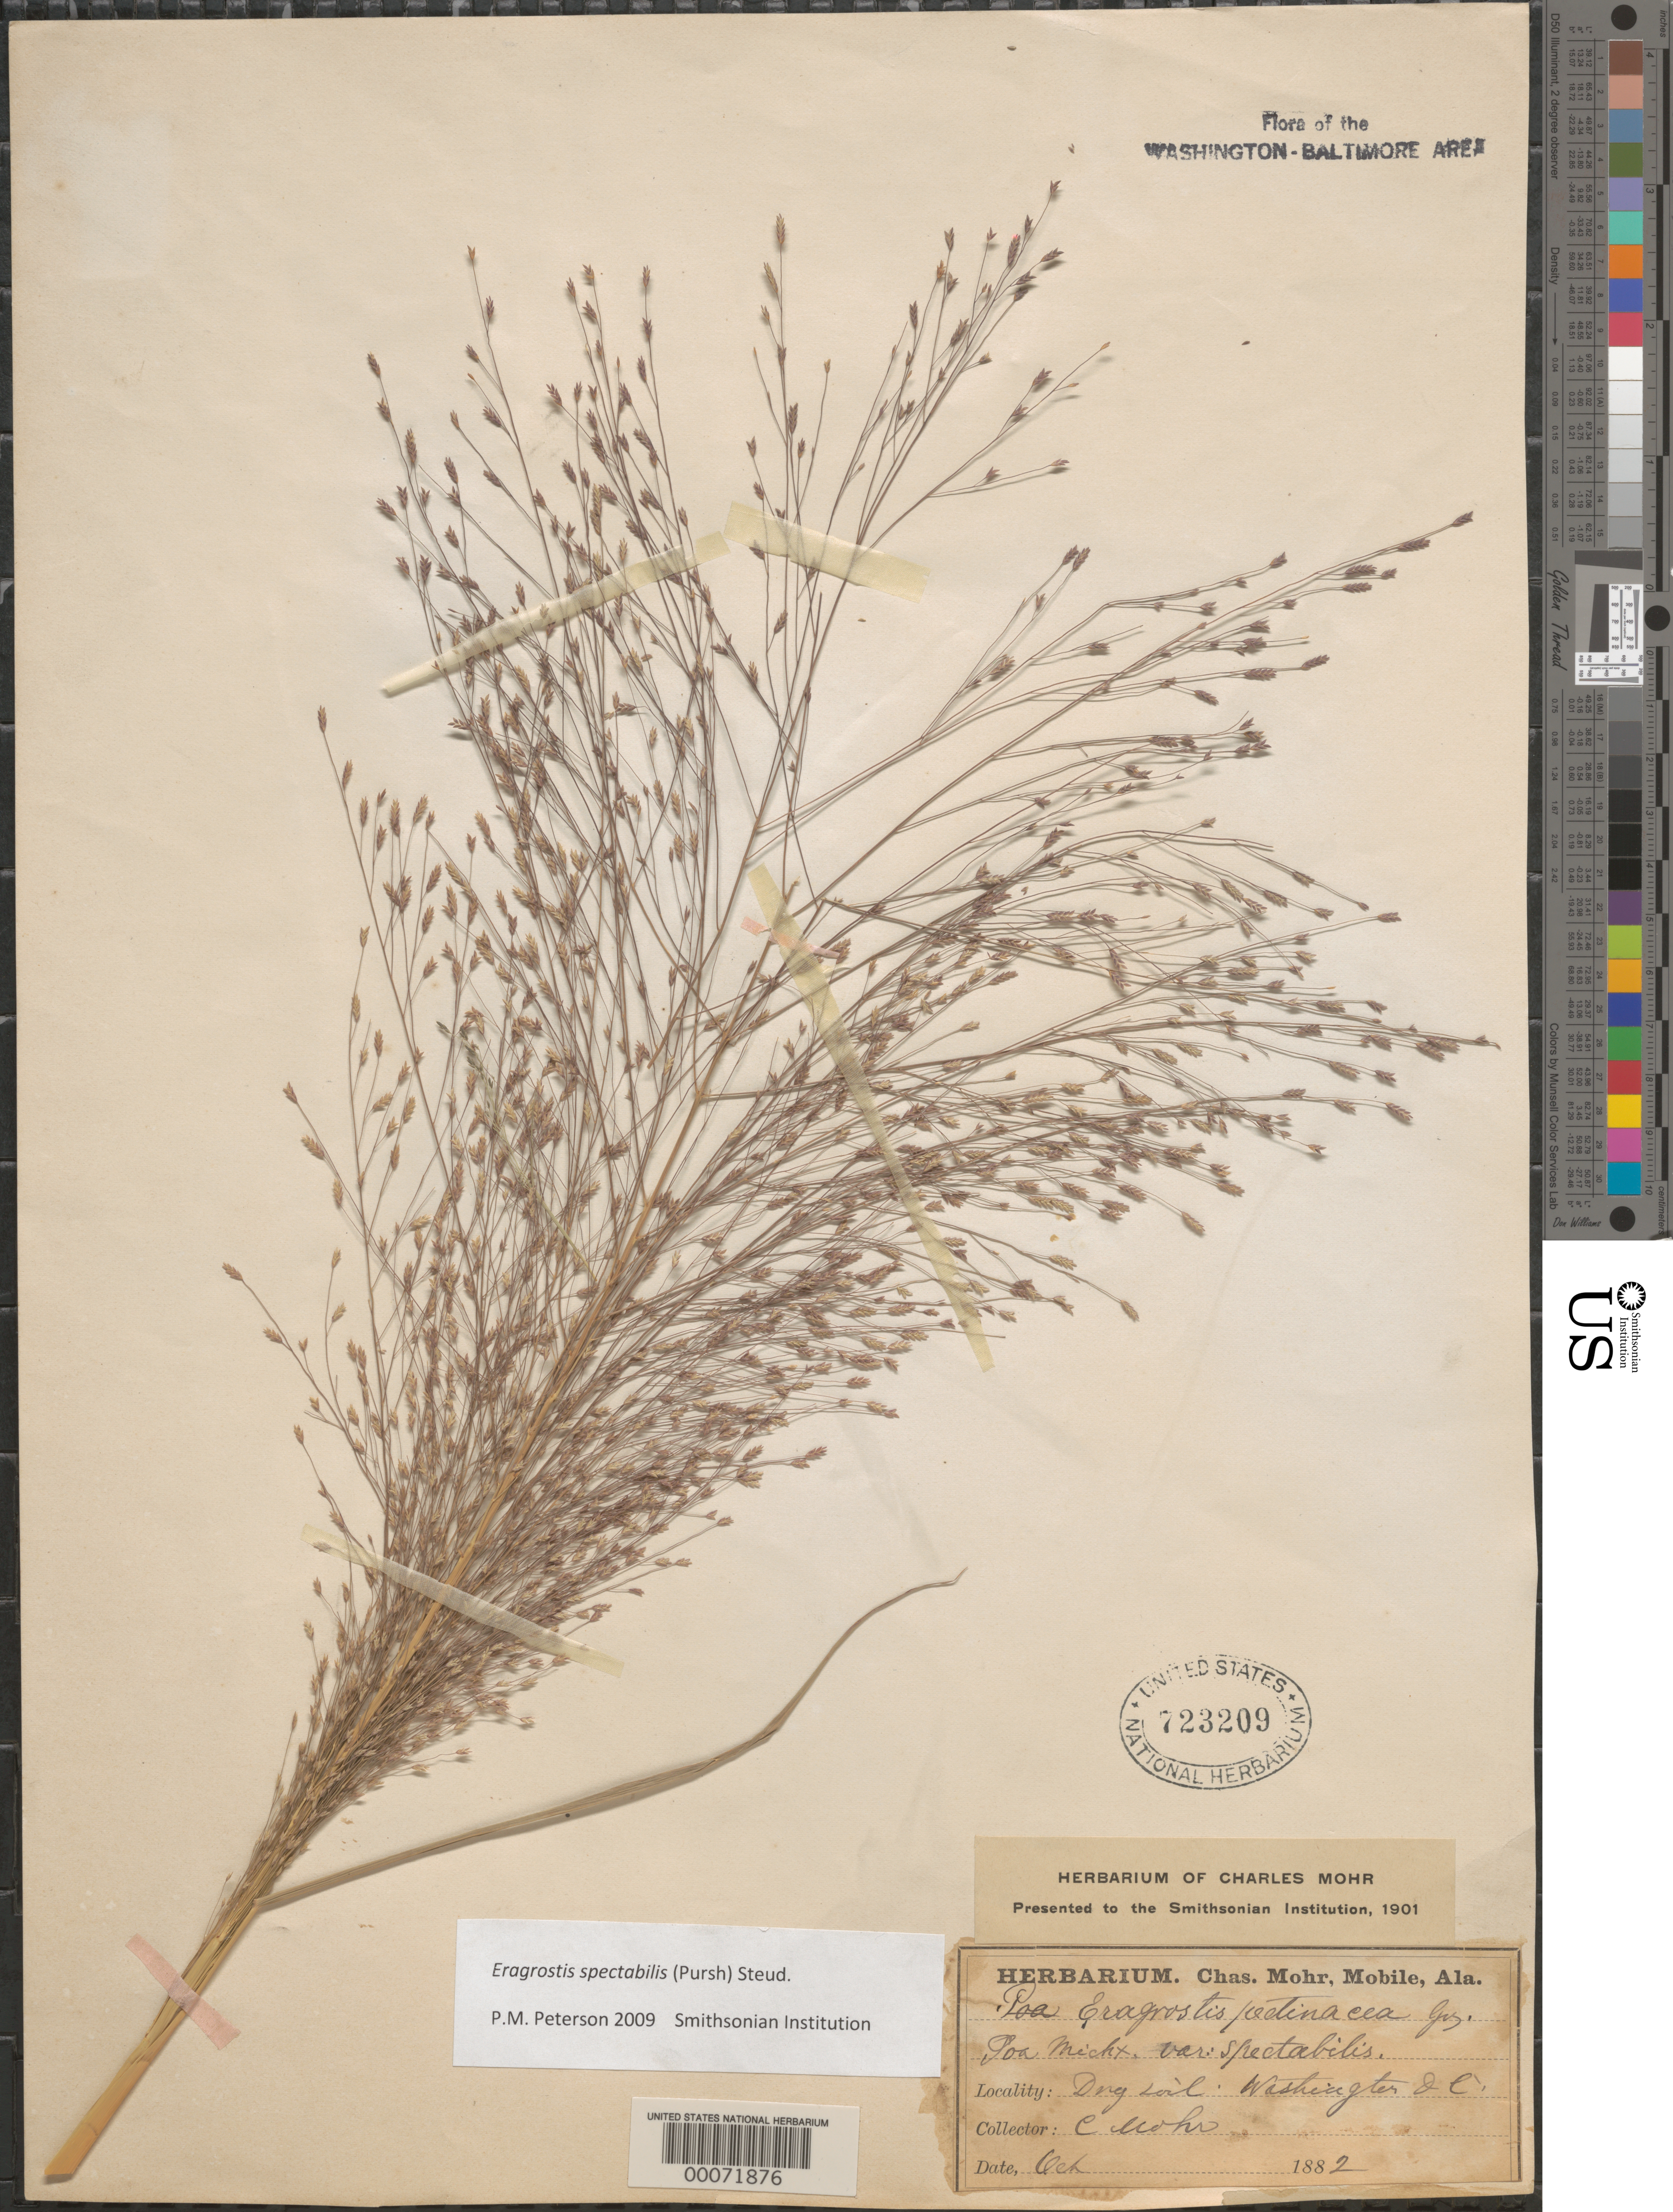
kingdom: Plantae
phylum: Tracheophyta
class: Liliopsida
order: Poales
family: Poaceae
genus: Eragrostis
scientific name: Eragrostis spectabilis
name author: (Pursh) Steud.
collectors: C. T. Mohr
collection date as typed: Oct 1882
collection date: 1882-10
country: United States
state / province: District of Columbia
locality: Washington, DC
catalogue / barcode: US 723209